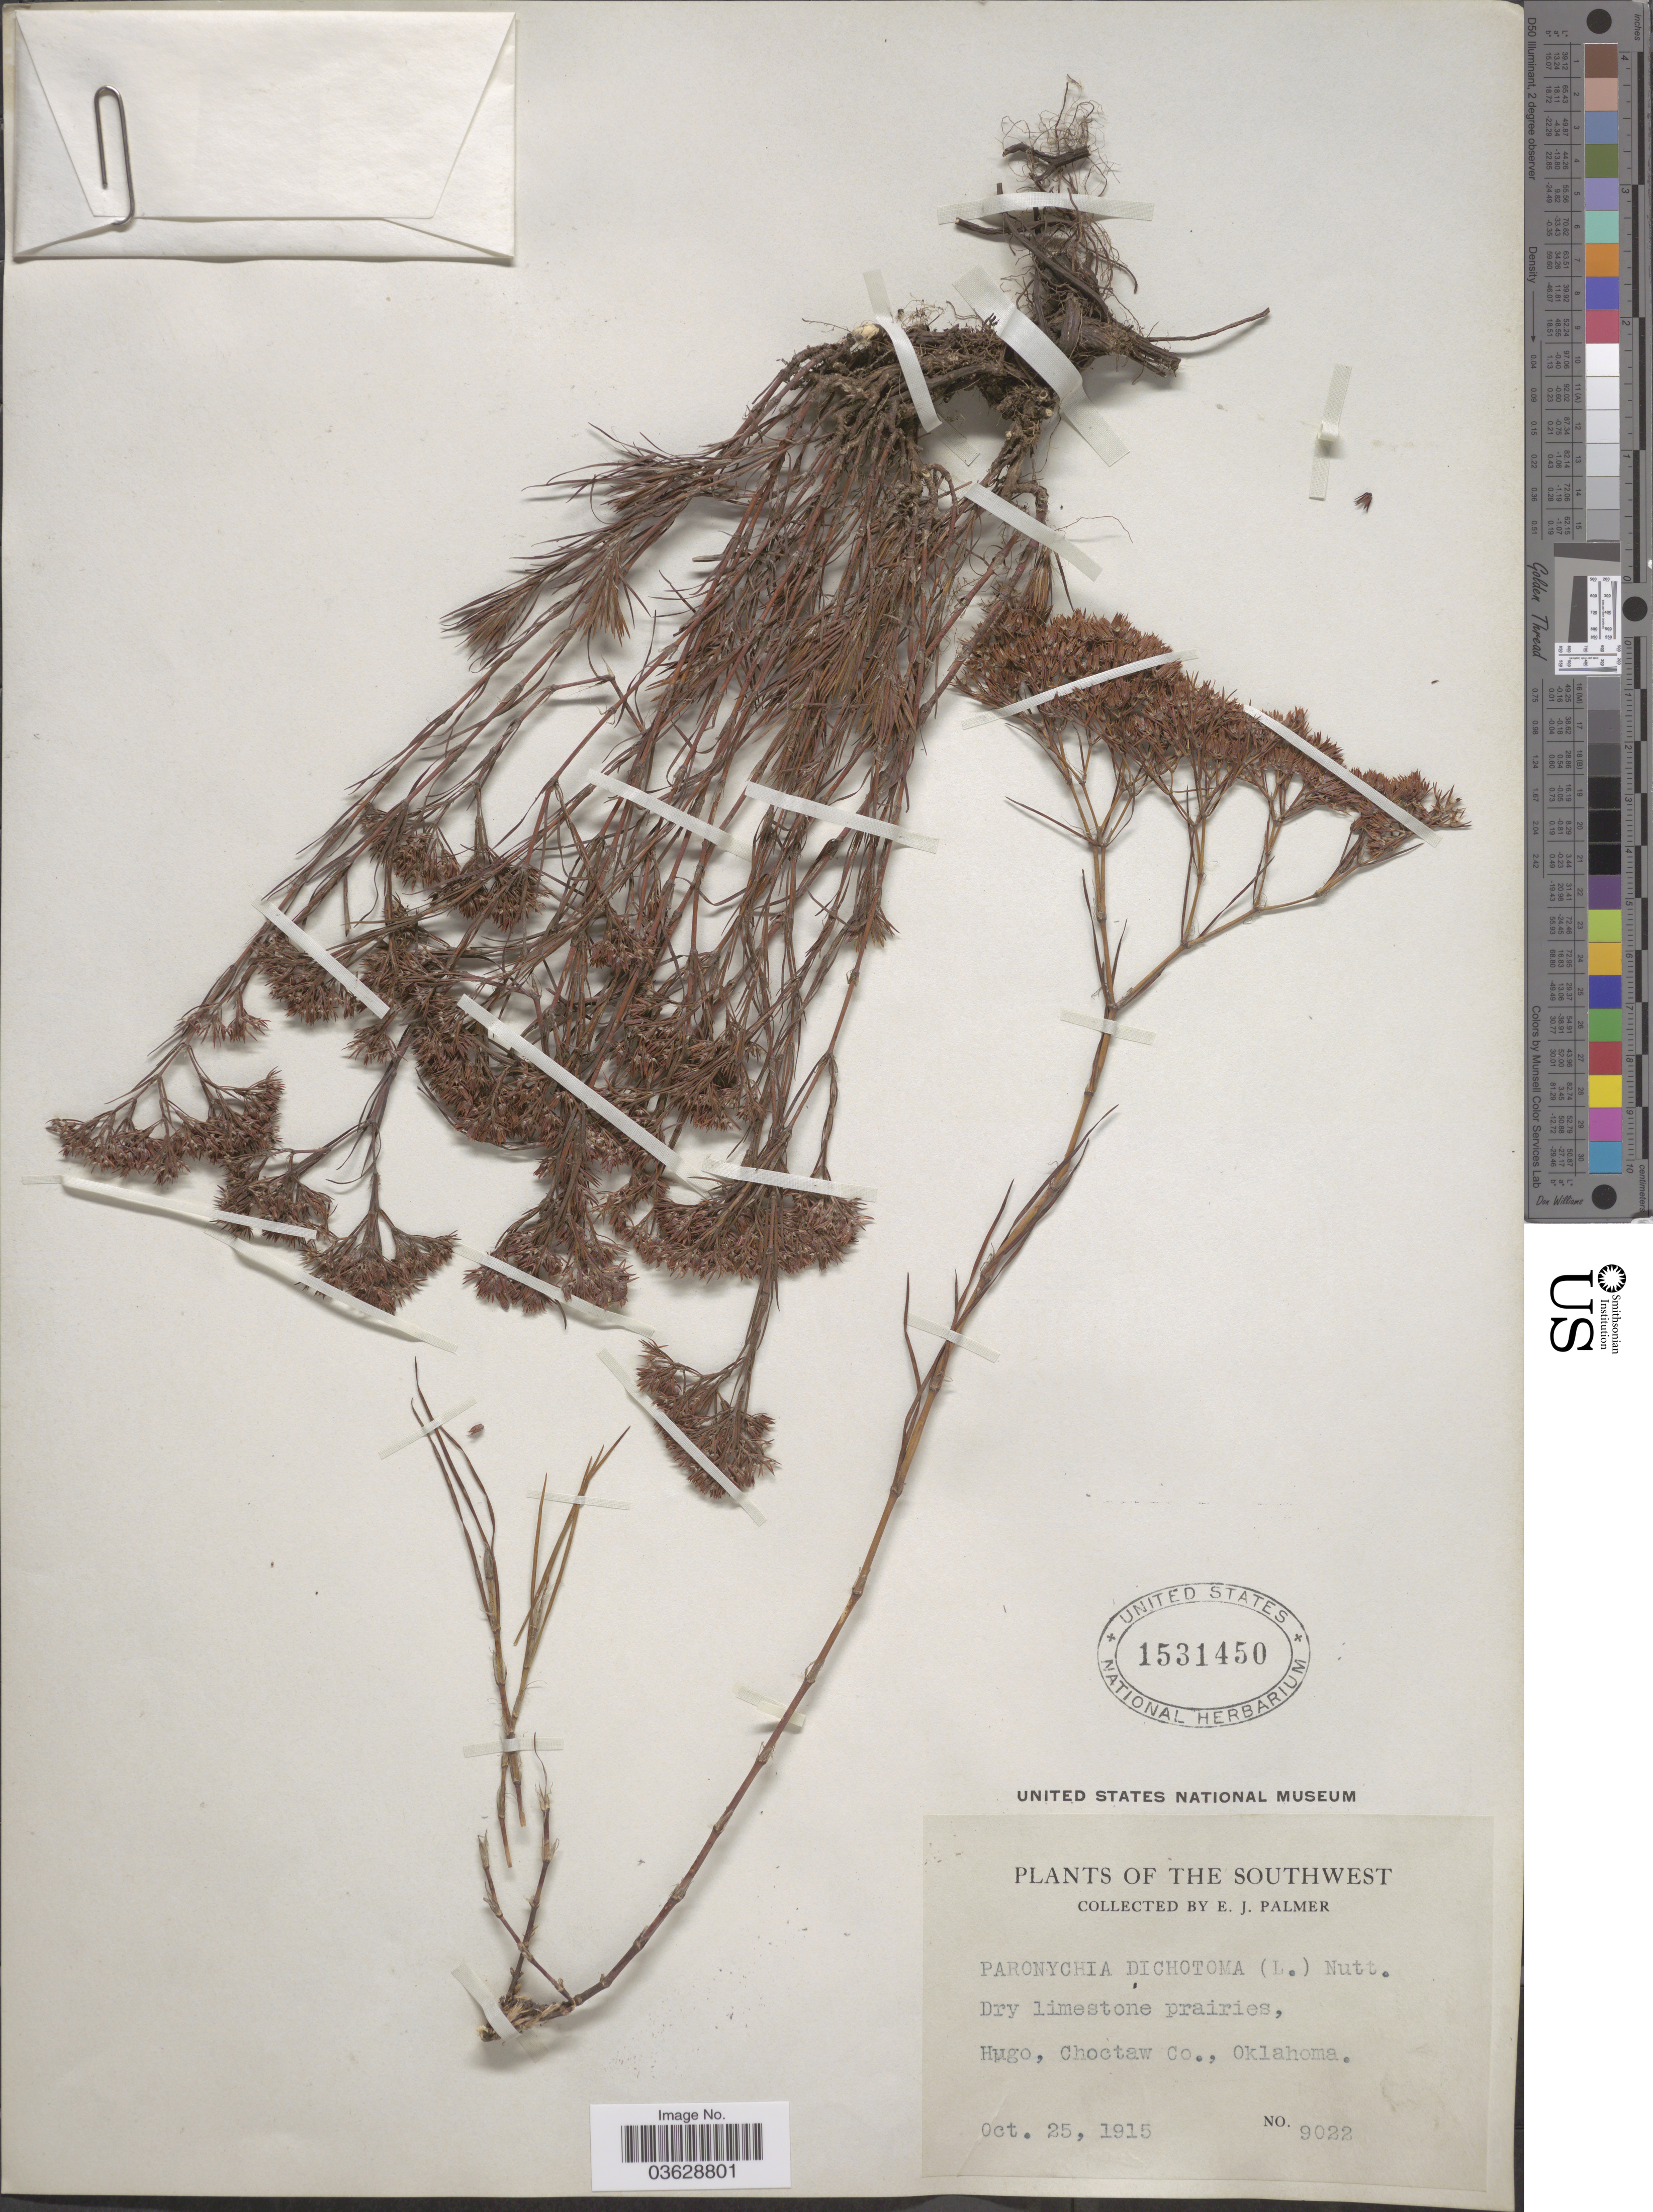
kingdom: Plantae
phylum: Tracheophyta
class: Magnoliopsida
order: Caryophyllales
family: Caryophyllaceae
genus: Paronychia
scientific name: Paronychia virginica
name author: Spreng.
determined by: Strong, Mark T., (BOT), Smithsonian Institution - National Museum of Natural History (UNITED STATES)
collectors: E. J. Palmer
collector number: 9022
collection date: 1915-10-25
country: United States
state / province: Oklahoma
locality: The Southwest. Hugo, Choctaw Co.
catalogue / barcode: US 1531450